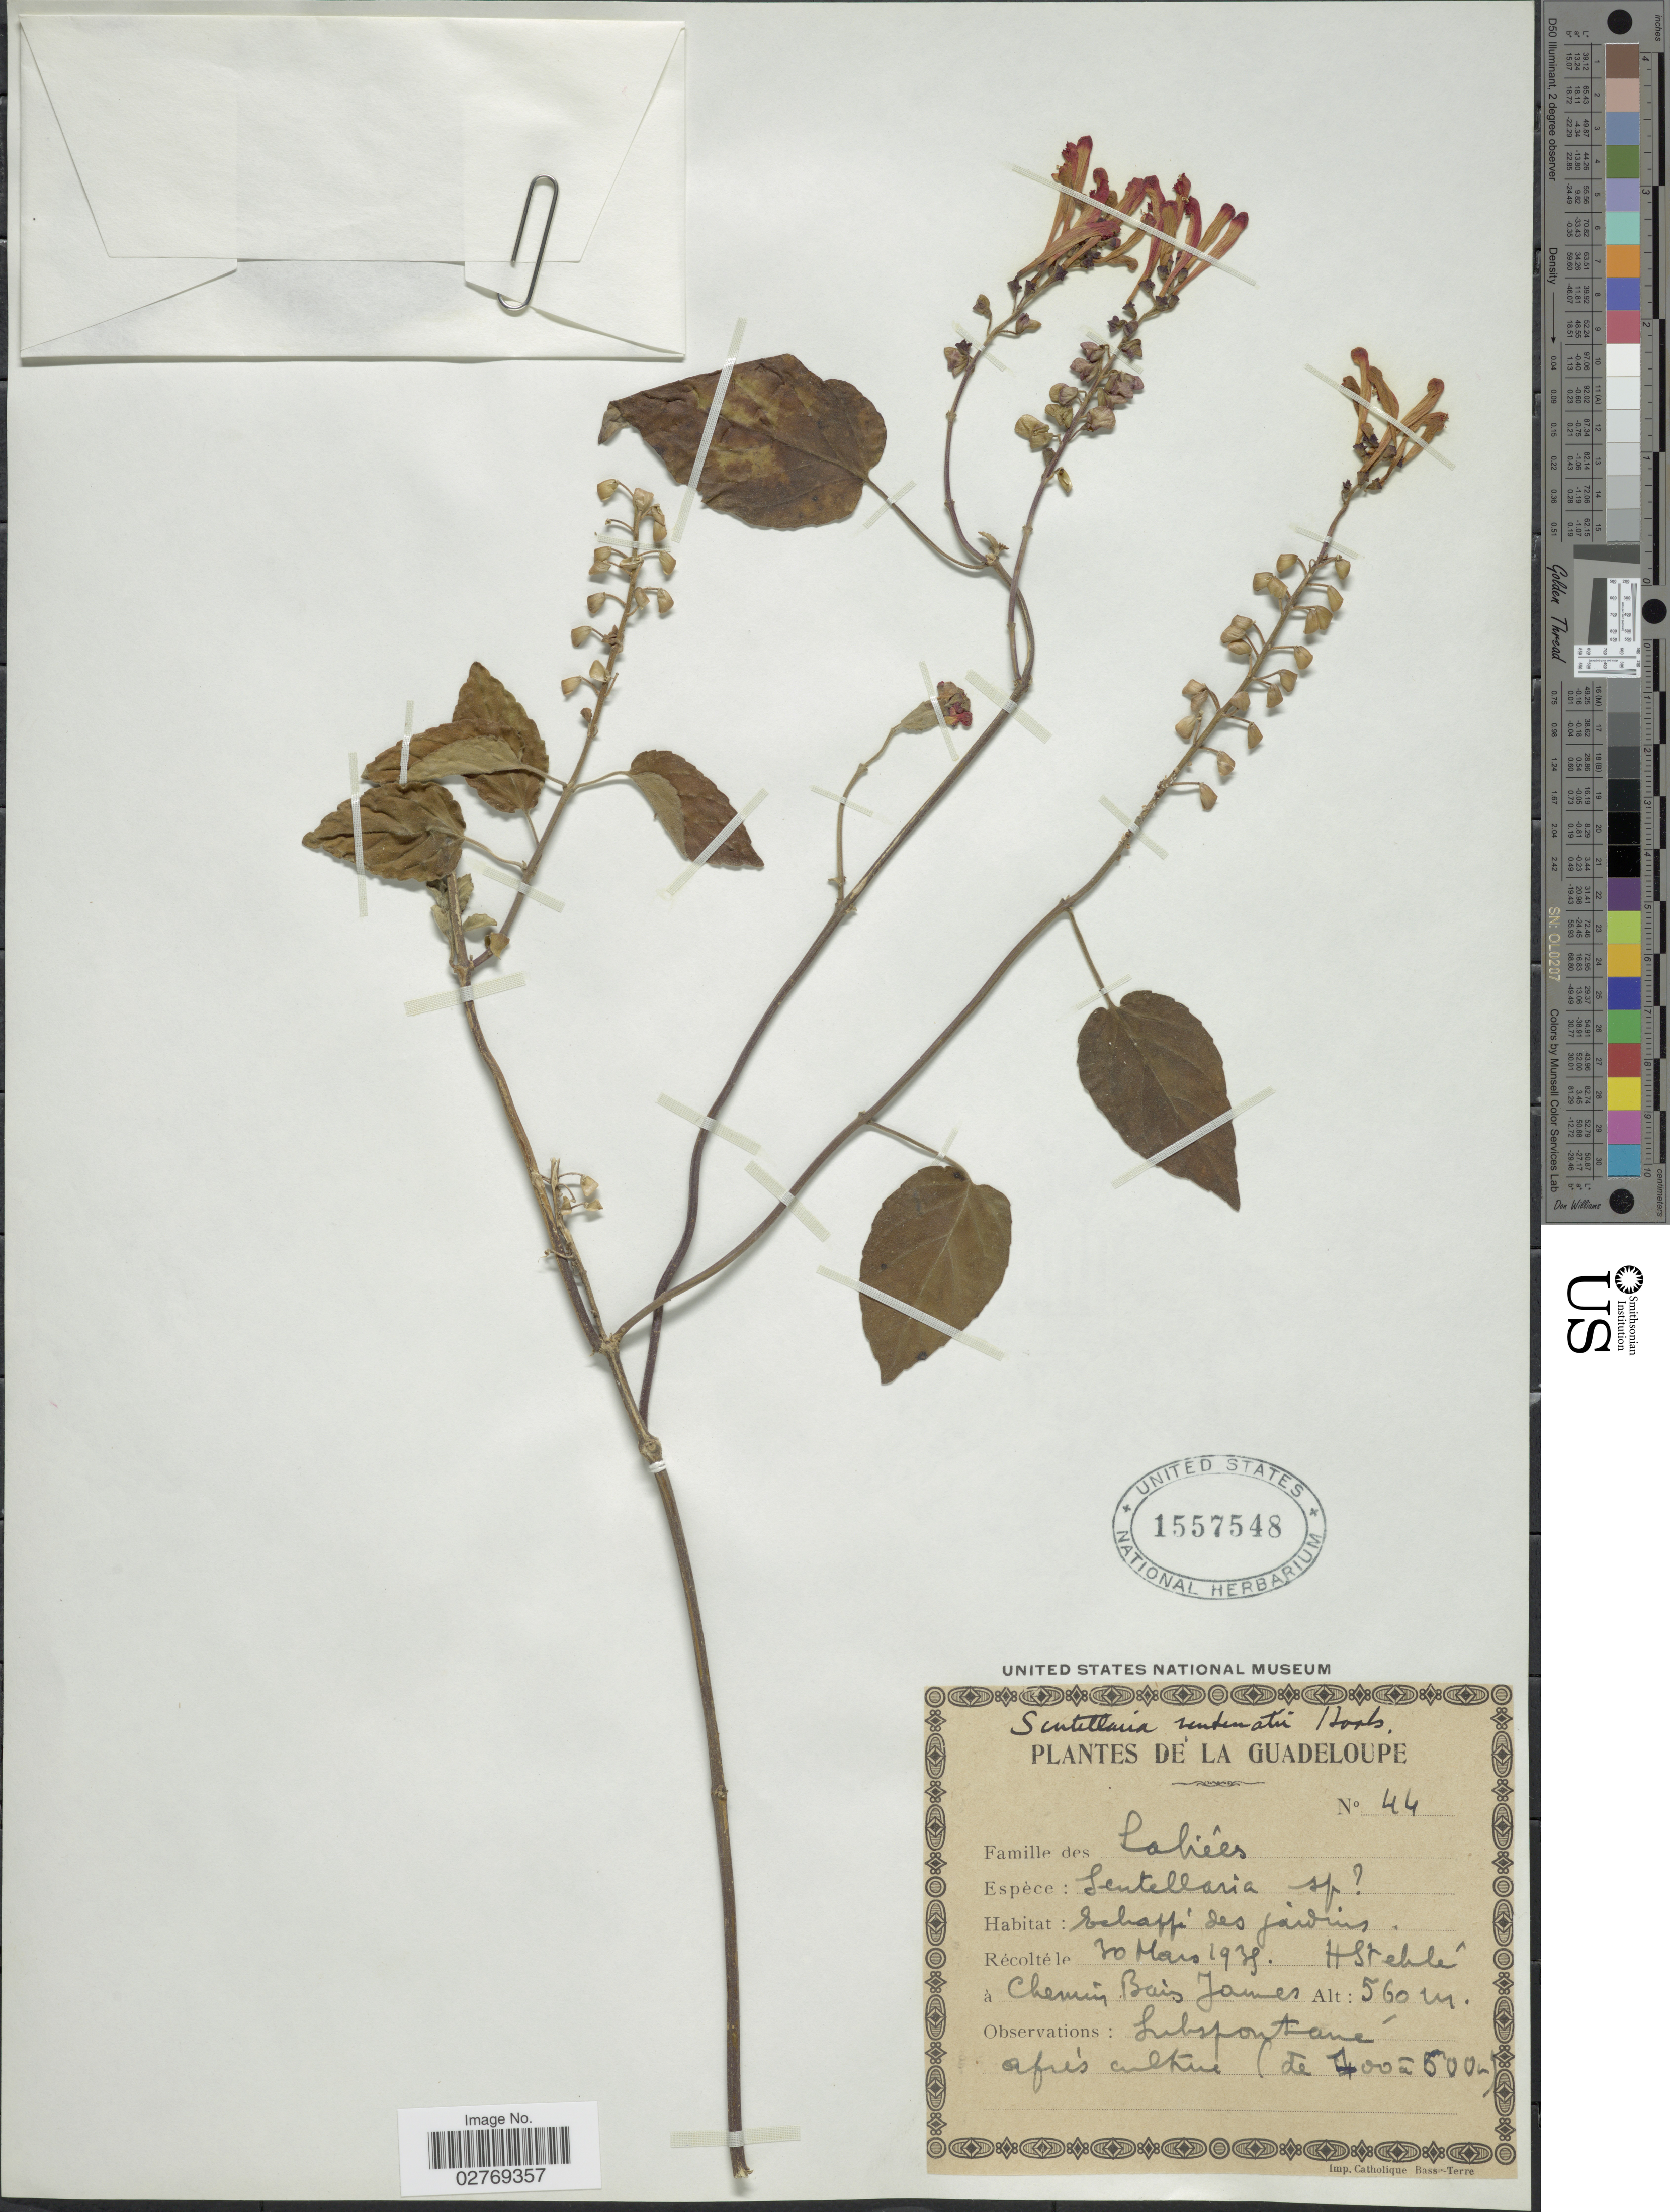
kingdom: Plantae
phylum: Tracheophyta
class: Magnoliopsida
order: Lamiales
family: Lamiaceae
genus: Scutellaria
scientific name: Scutellaria ventenatii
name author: Hook.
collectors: H. Stehlé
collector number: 44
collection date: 1935-03-30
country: Guadeloupe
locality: Chemin Bais James.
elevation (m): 560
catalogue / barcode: US 1557548